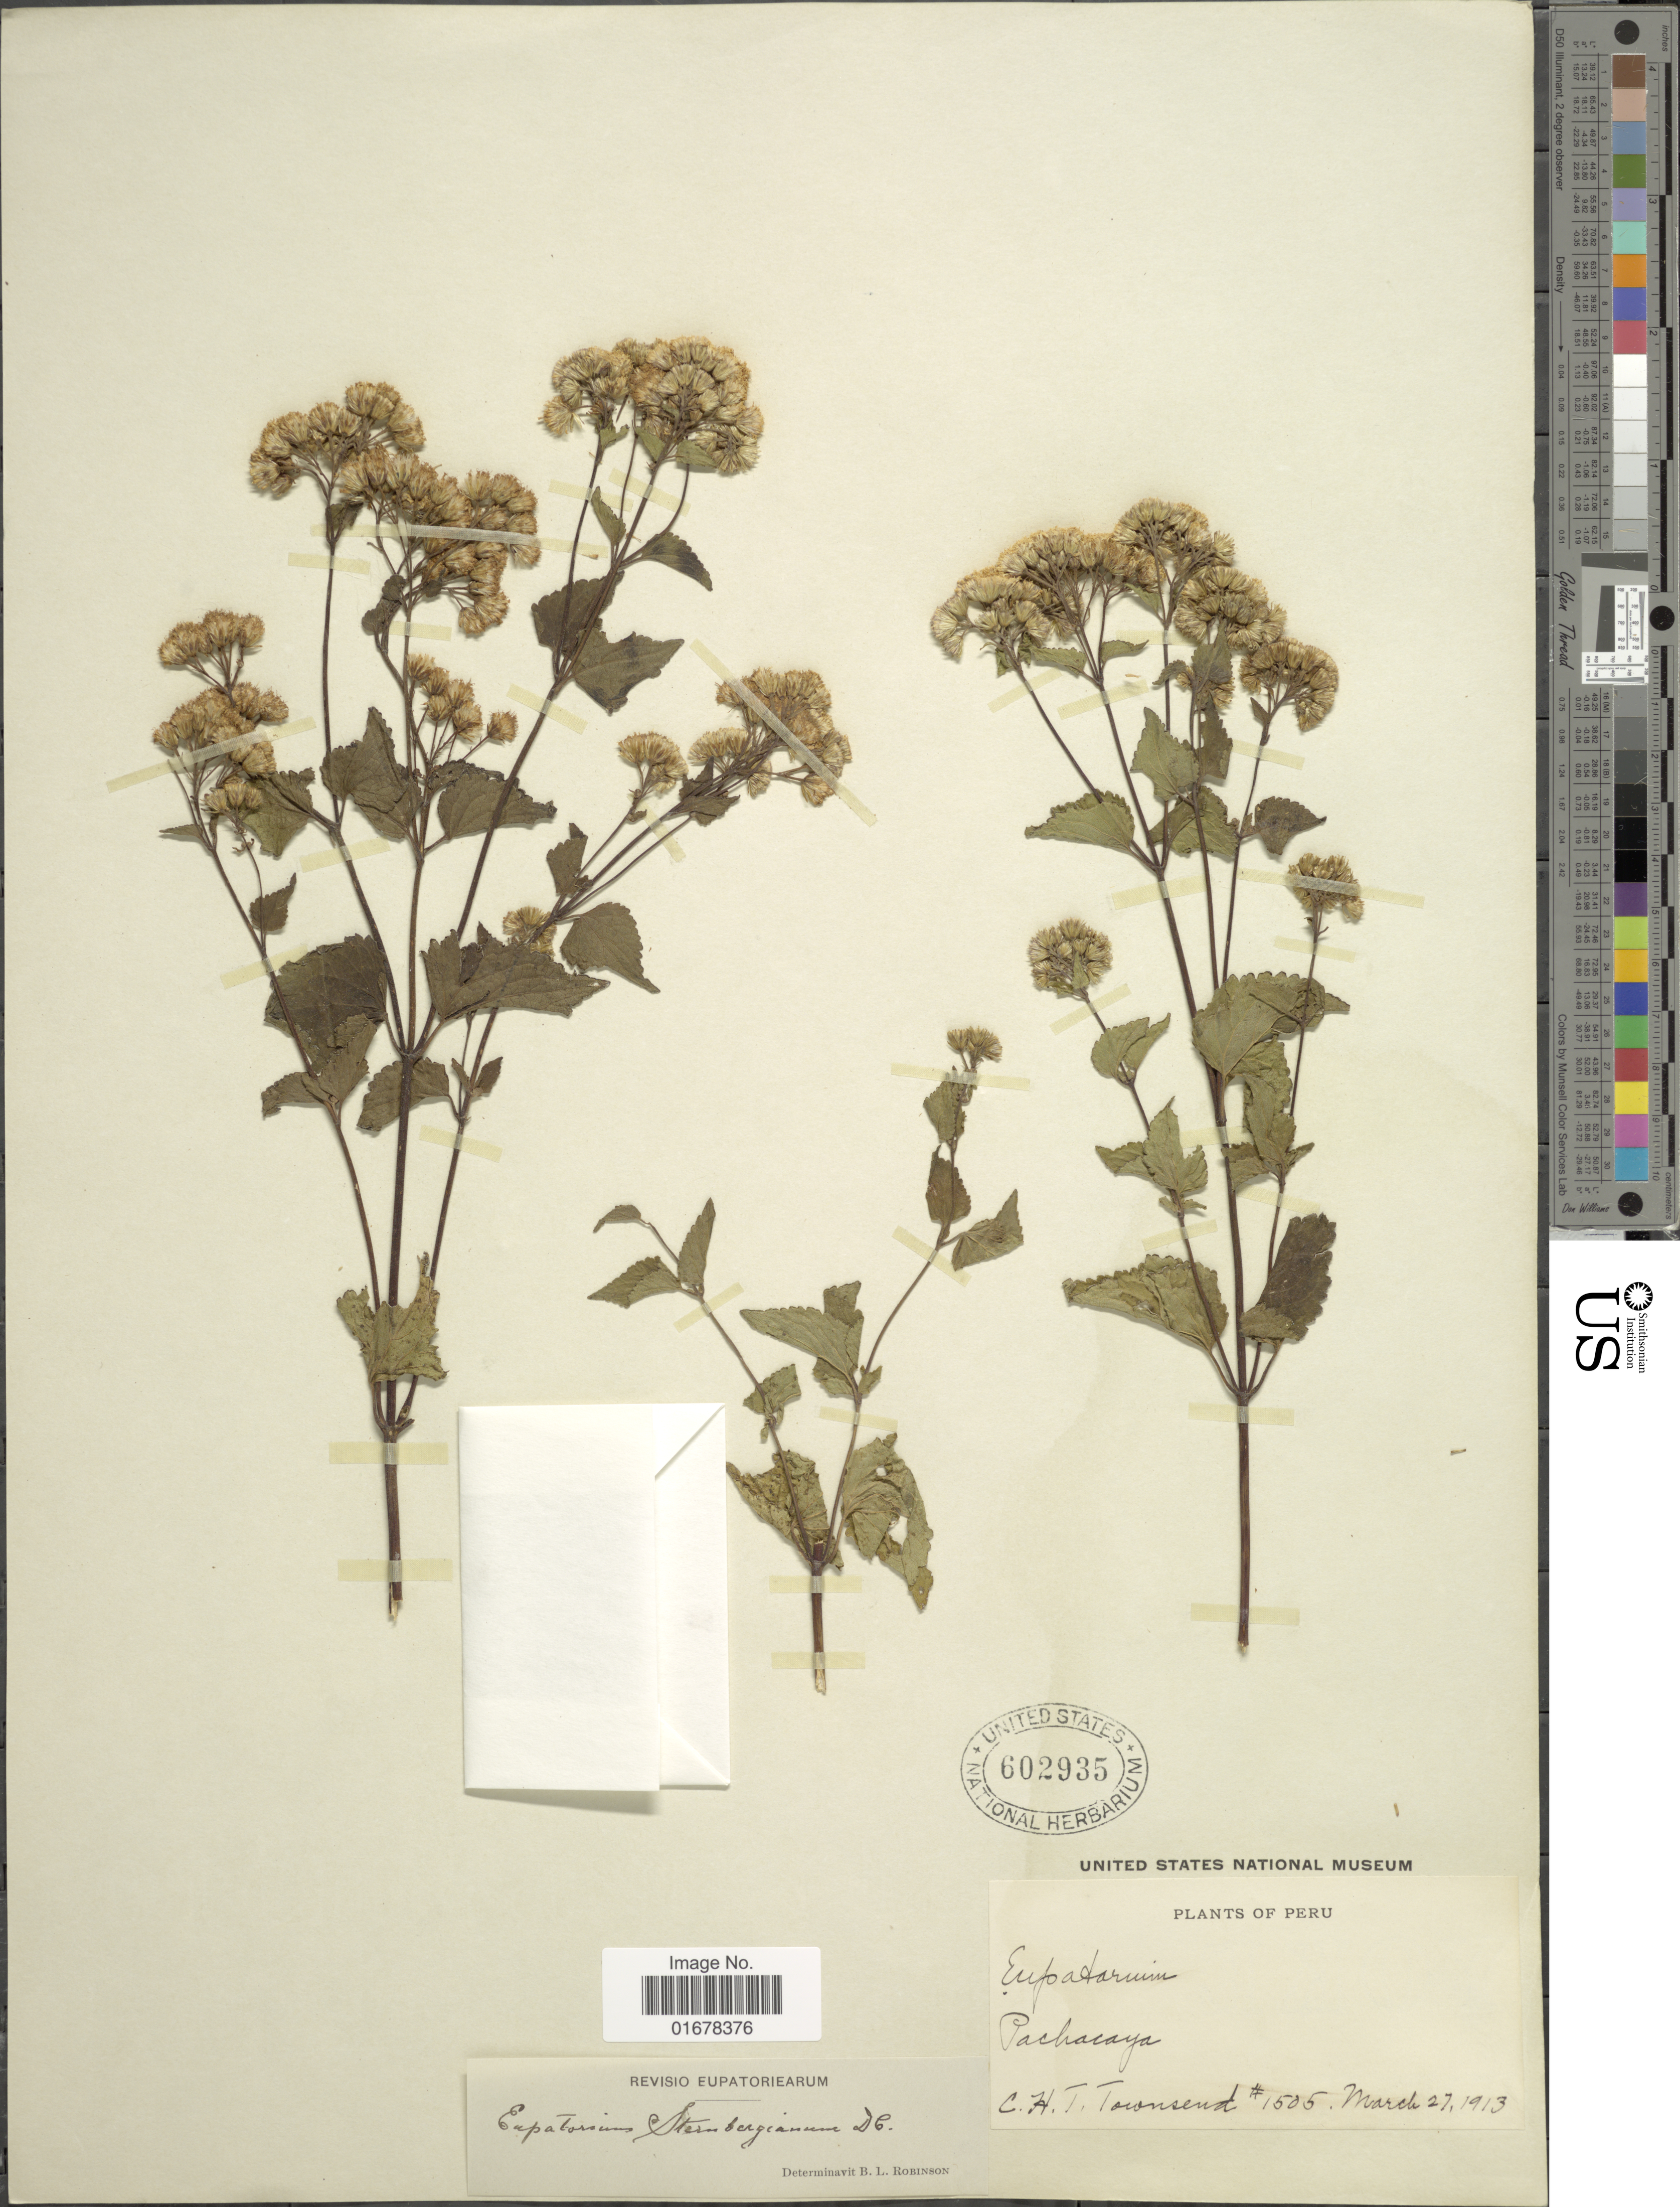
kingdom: Plantae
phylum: Tracheophyta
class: Magnoliopsida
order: Asterales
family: Asteraceae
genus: Ageratina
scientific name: Ageratina sternbergiana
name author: (DC.) R.M. King & H. Rob.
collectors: C. H. T. Townsend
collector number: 1505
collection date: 1913-03-27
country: Peru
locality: Pachacaya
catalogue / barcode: US 602935